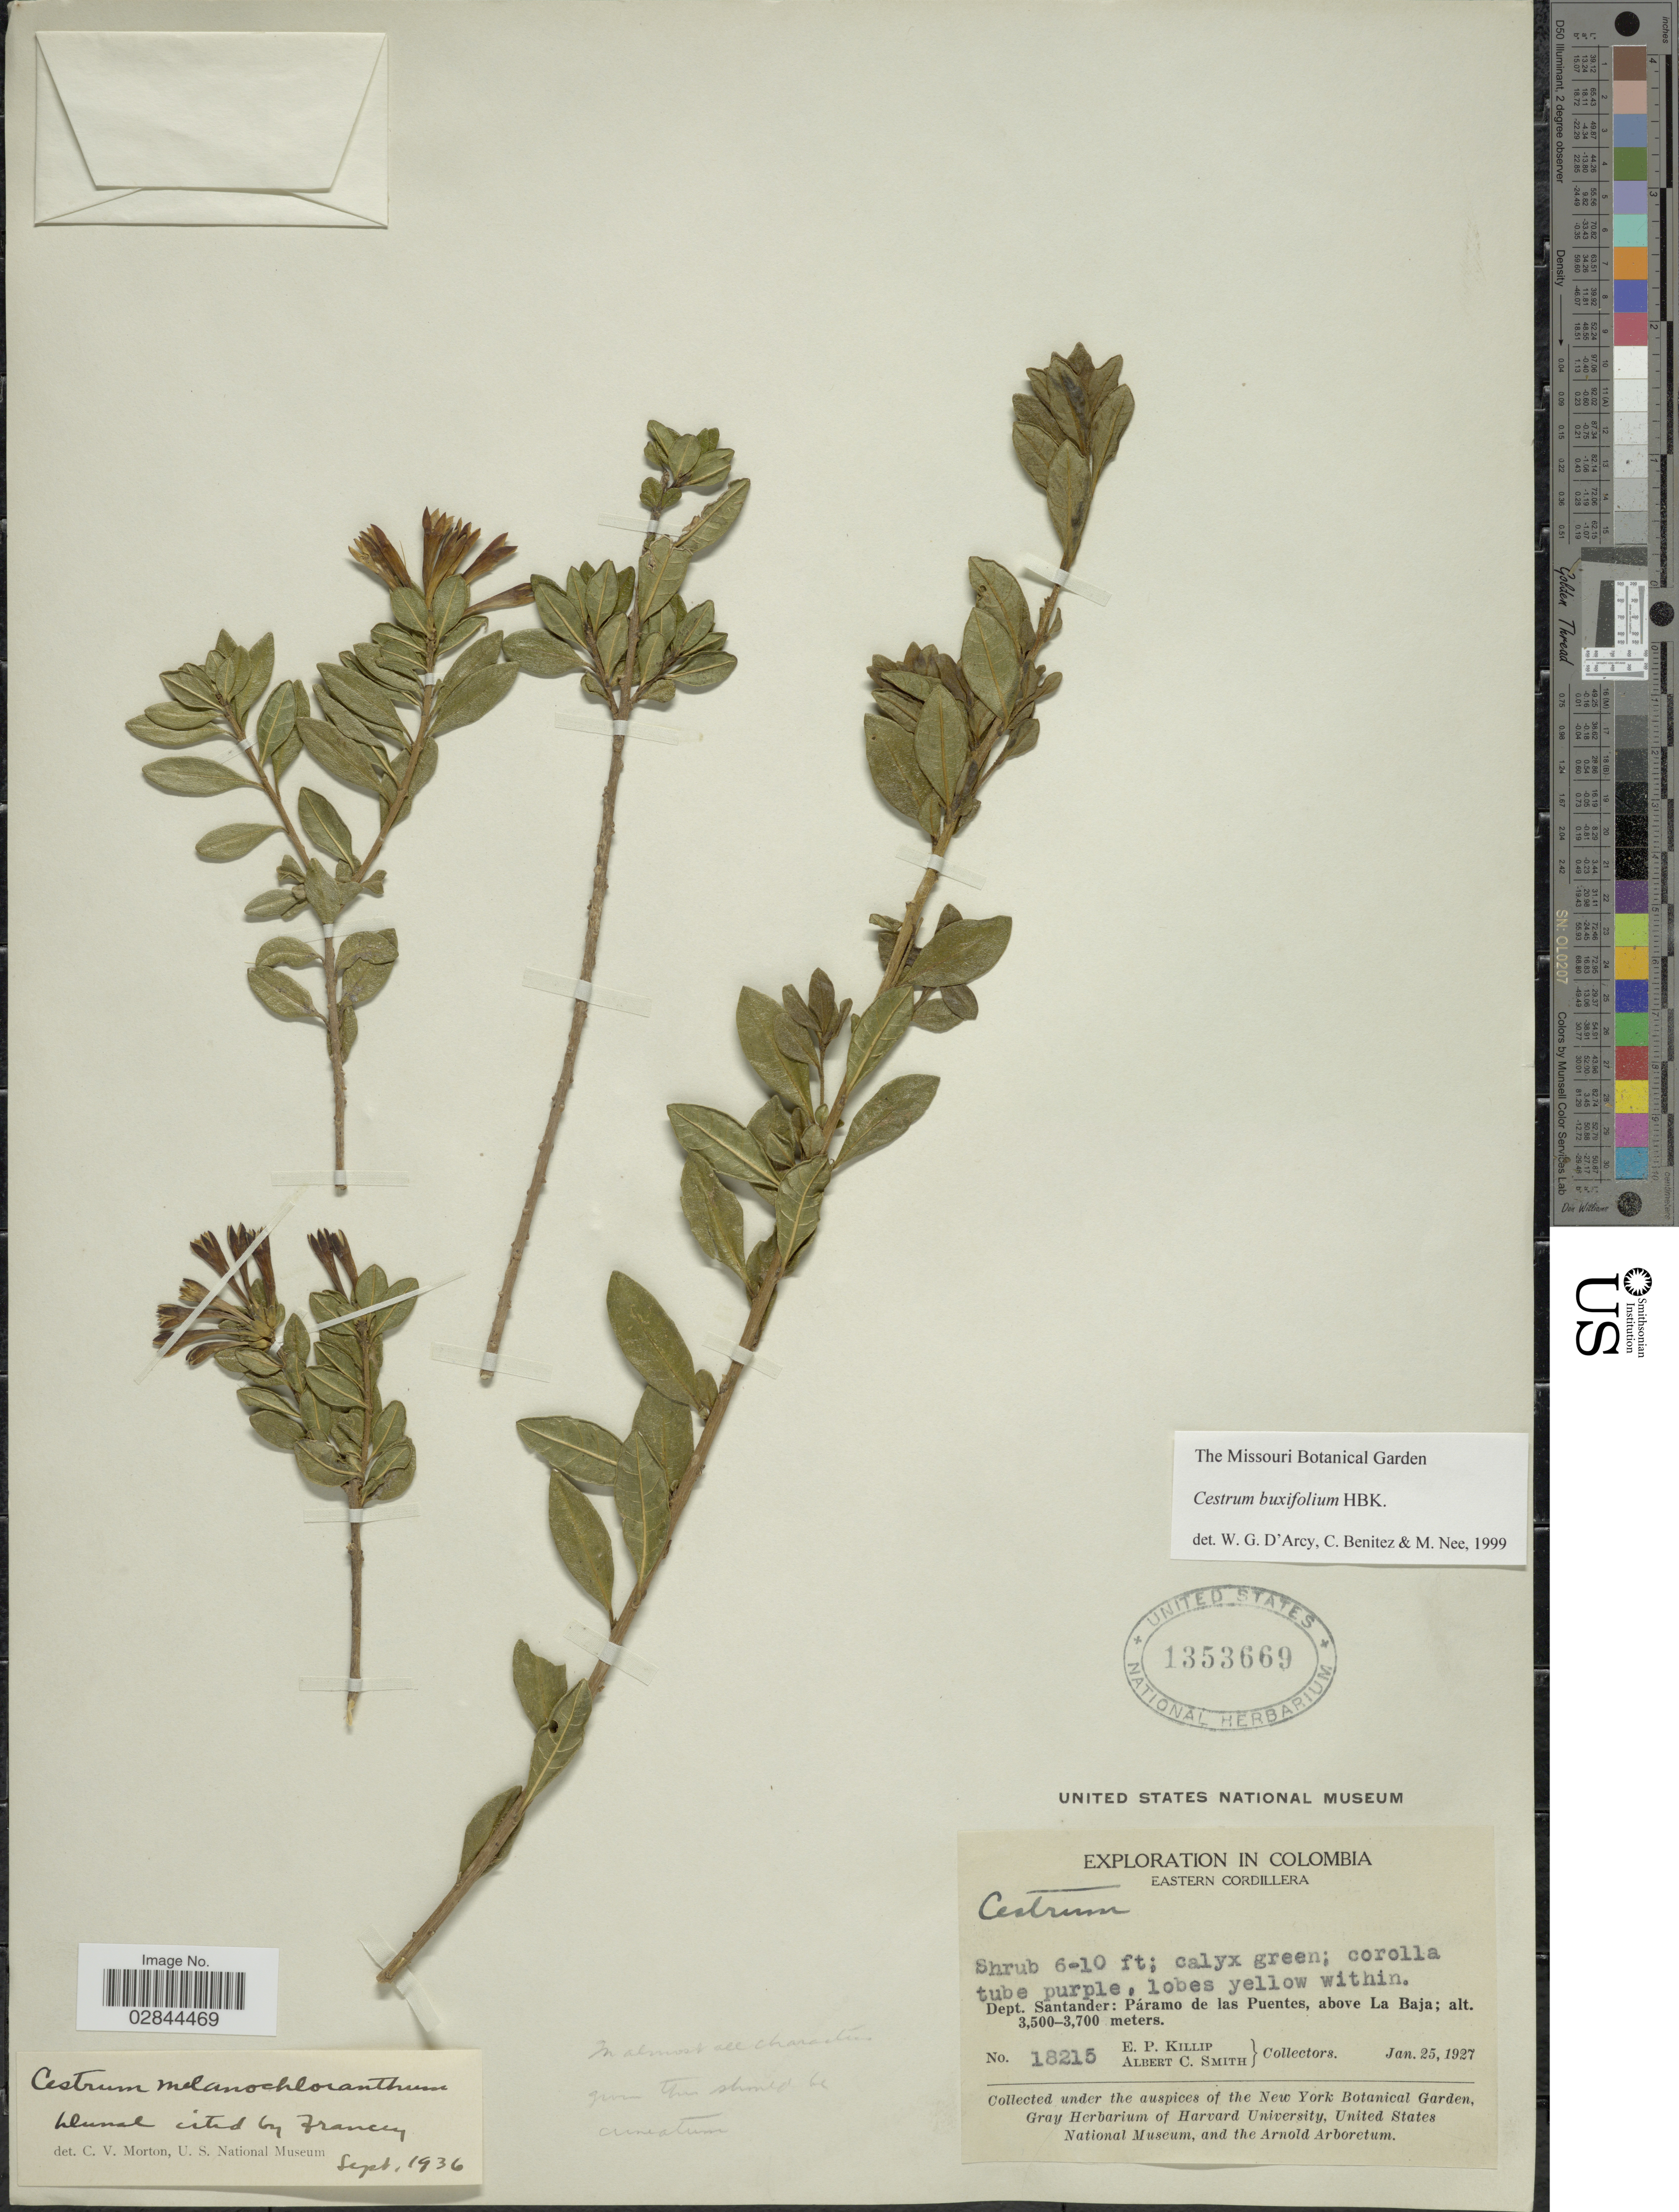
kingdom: Plantae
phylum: Tracheophyta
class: Magnoliopsida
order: Solanales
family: Solanaceae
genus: Cestrum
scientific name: Cestrum buxifolium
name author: Kunth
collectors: E. P. Killip & A. C. Smith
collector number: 18215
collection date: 1927-01-25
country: Colombia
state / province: Santander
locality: Eastern Cordillera. Dept. Santander: Páramo de las Puentes, above La Baja.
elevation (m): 3500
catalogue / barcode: US 1353669